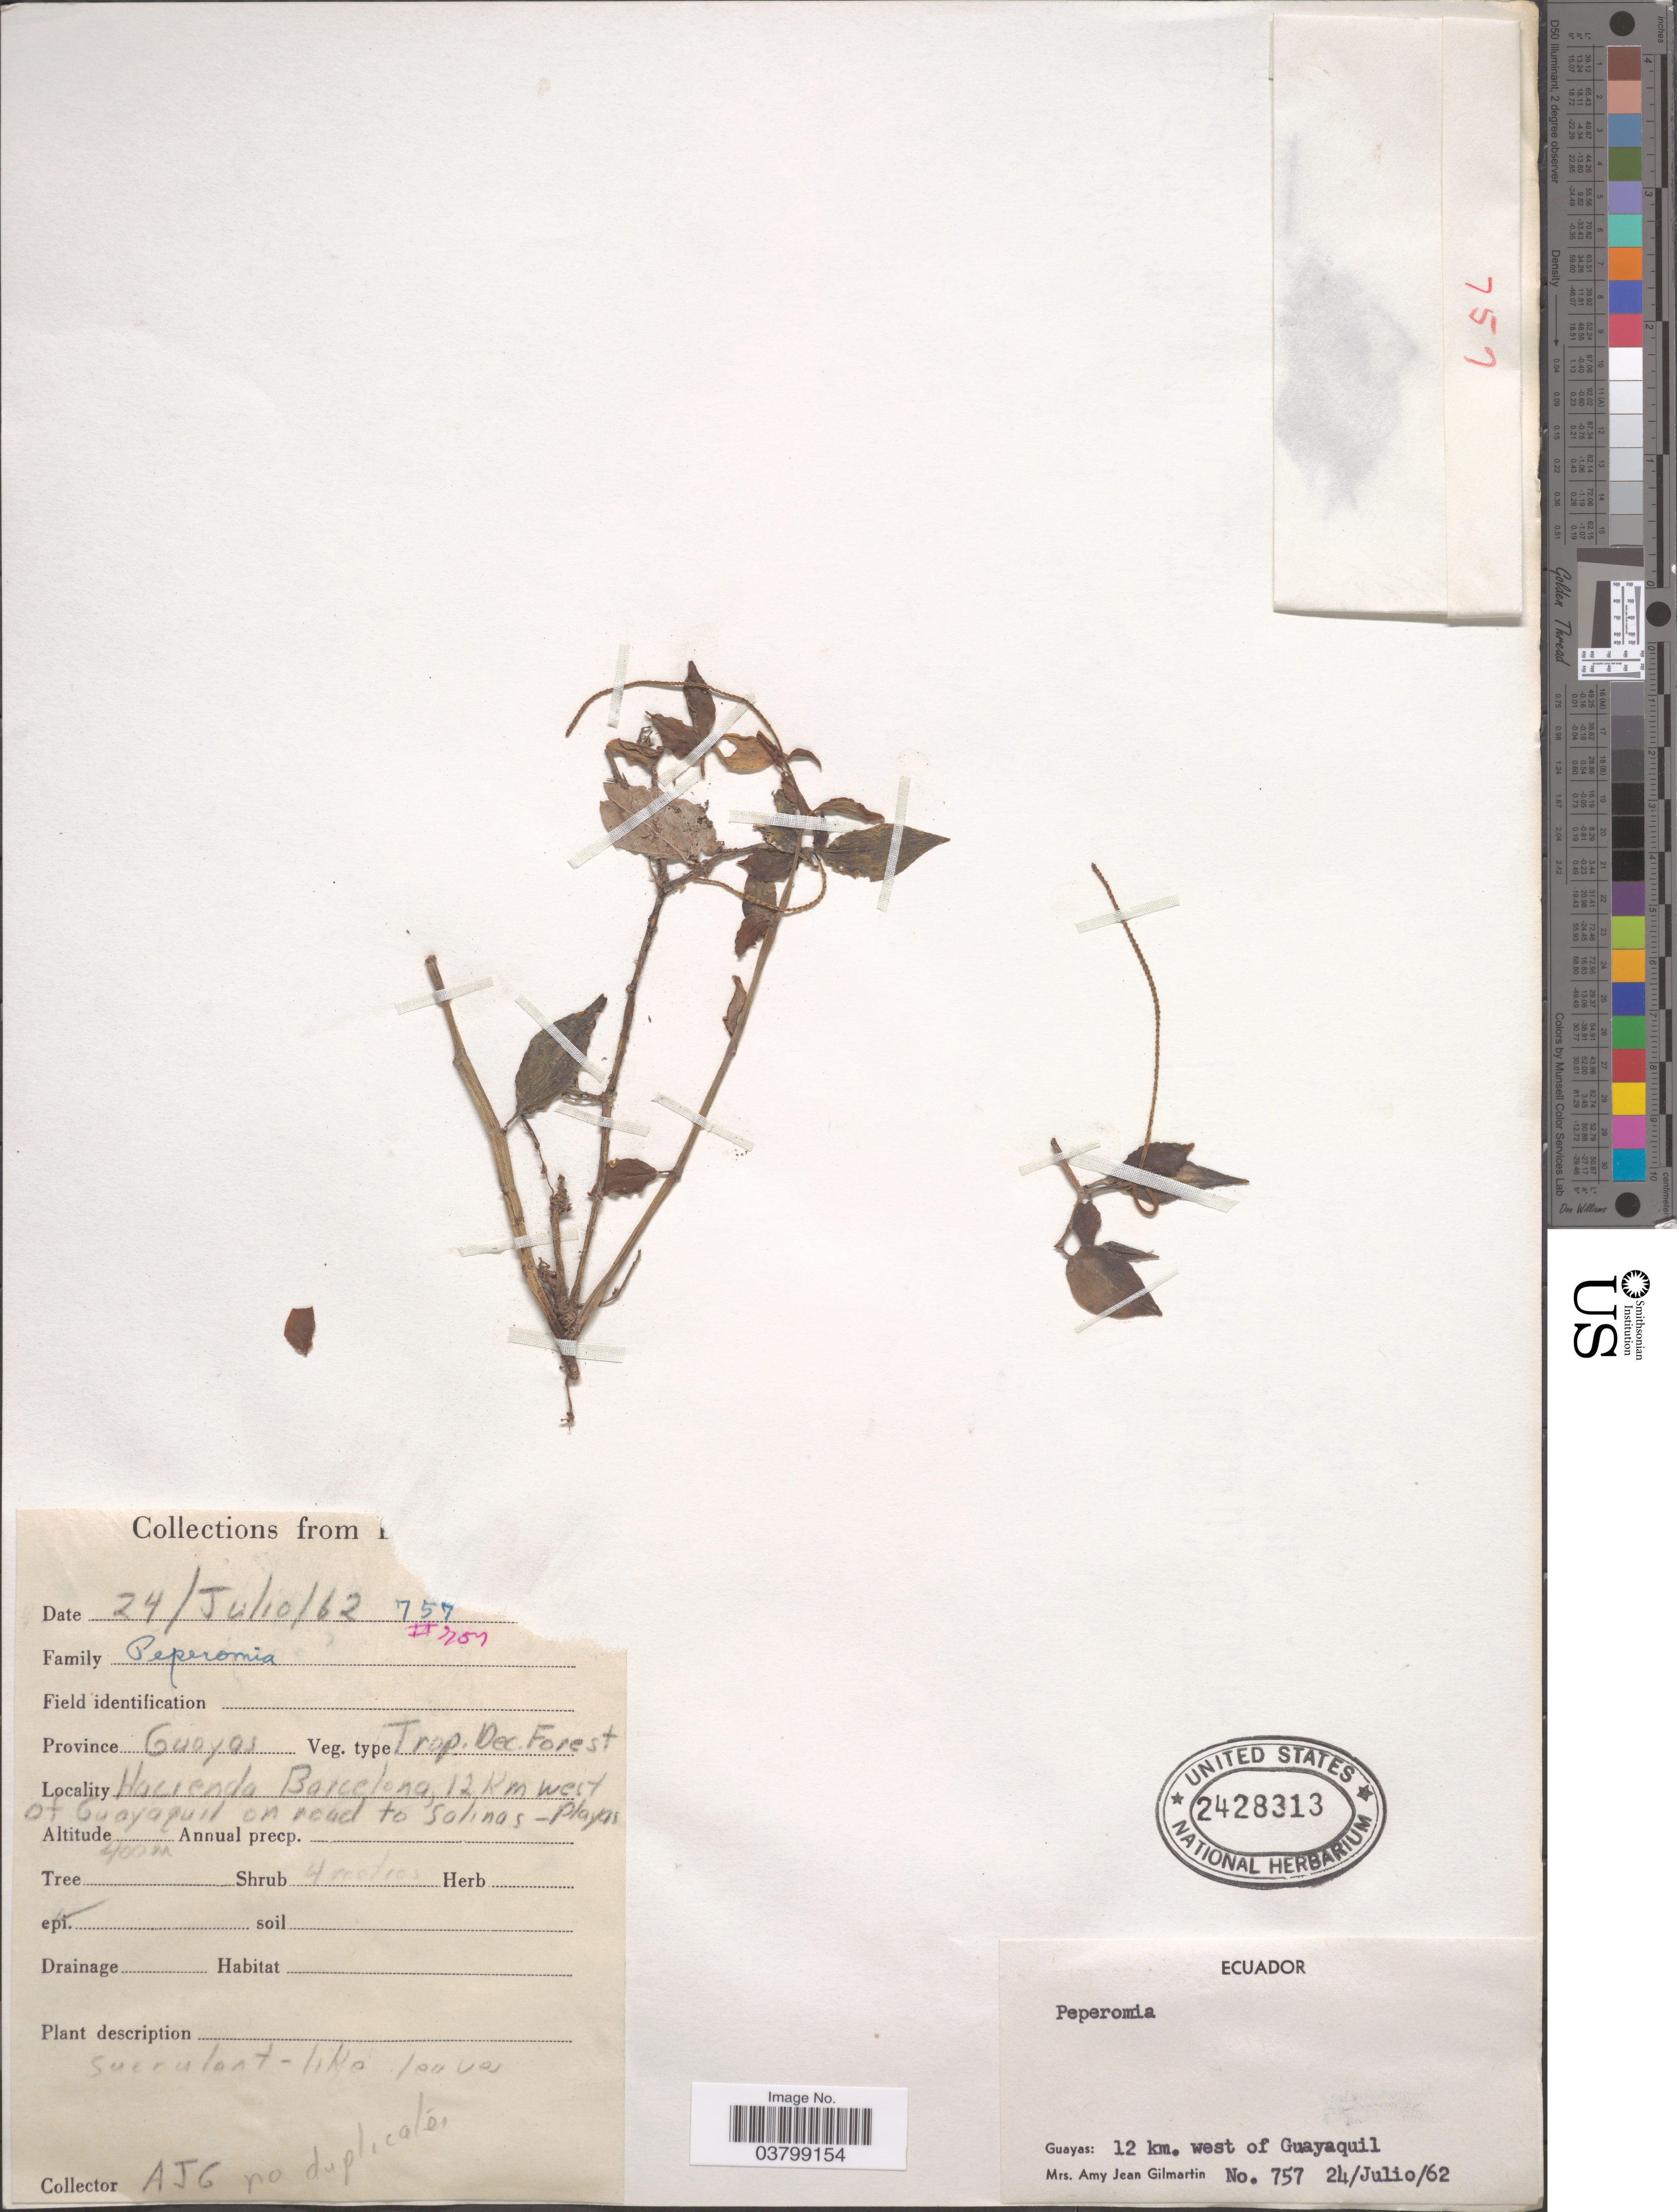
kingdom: Plantae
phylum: Tracheophyta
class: Magnoliopsida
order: Piperales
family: Piperaceae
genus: Peperomia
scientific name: Peperomia sp.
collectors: A. Gilmartin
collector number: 757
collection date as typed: Transcribed d/m/y: 24/7/62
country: Ecuador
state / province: Guayas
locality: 12 km. west of Guayaquil. Hacienda Barcelona, 12 Km west of Guayaquil on road to Solinas-Playas.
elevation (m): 400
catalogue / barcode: US 2428313